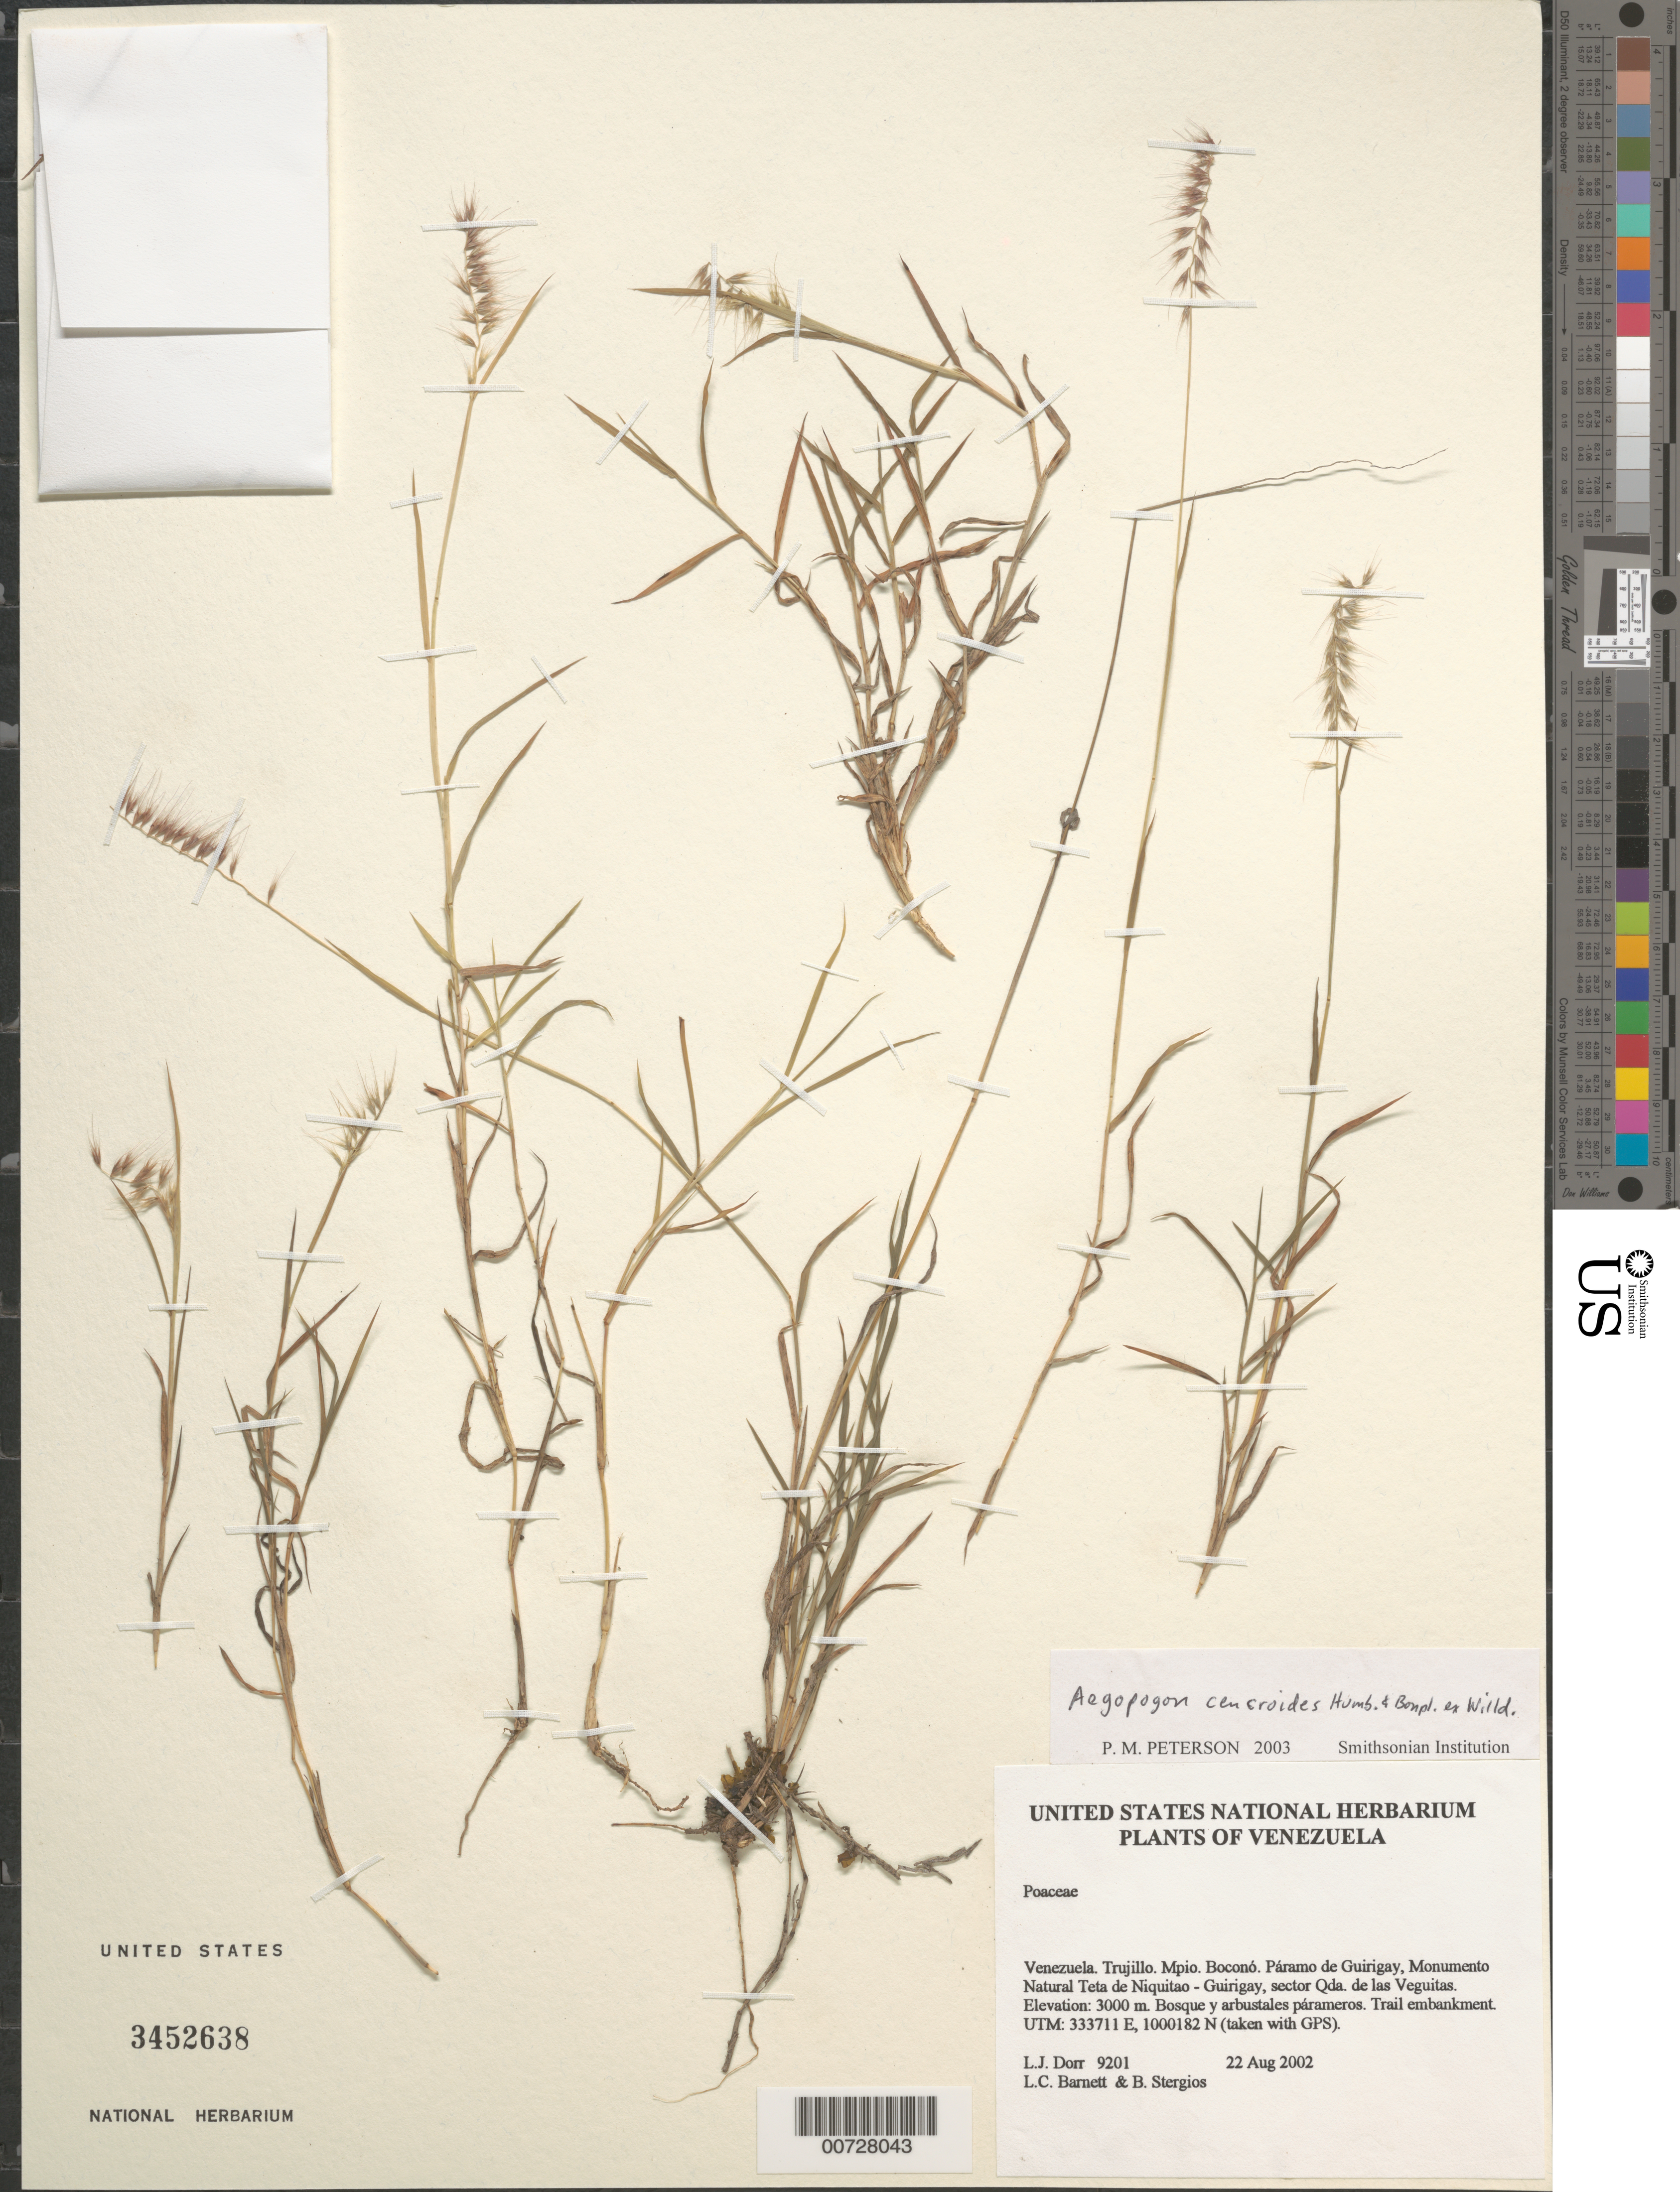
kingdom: Plantae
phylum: Tracheophyta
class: Liliopsida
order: Poales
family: Poaceae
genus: Aegopogon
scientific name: Aegopogon cenchroides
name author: Humb. & Bonpl. ex Willd.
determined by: Peterson, Paul M., (BOT), Smithsonian Institution - National Museum of Natural History (UNITED STATES)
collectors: L. J. Dorr, L. C. Barnett & B. G. Stergios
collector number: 9201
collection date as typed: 22 Aug 2002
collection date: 2002-08-22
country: Venezuela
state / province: Trujillo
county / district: Boconó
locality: Páramo de Guirigay, Monumento Natural Teta de Niquitao - Guirigay, sector Las Veguitas.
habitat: Bosque y arbustales párameros. Trail embankment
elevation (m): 3000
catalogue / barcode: US 3452638